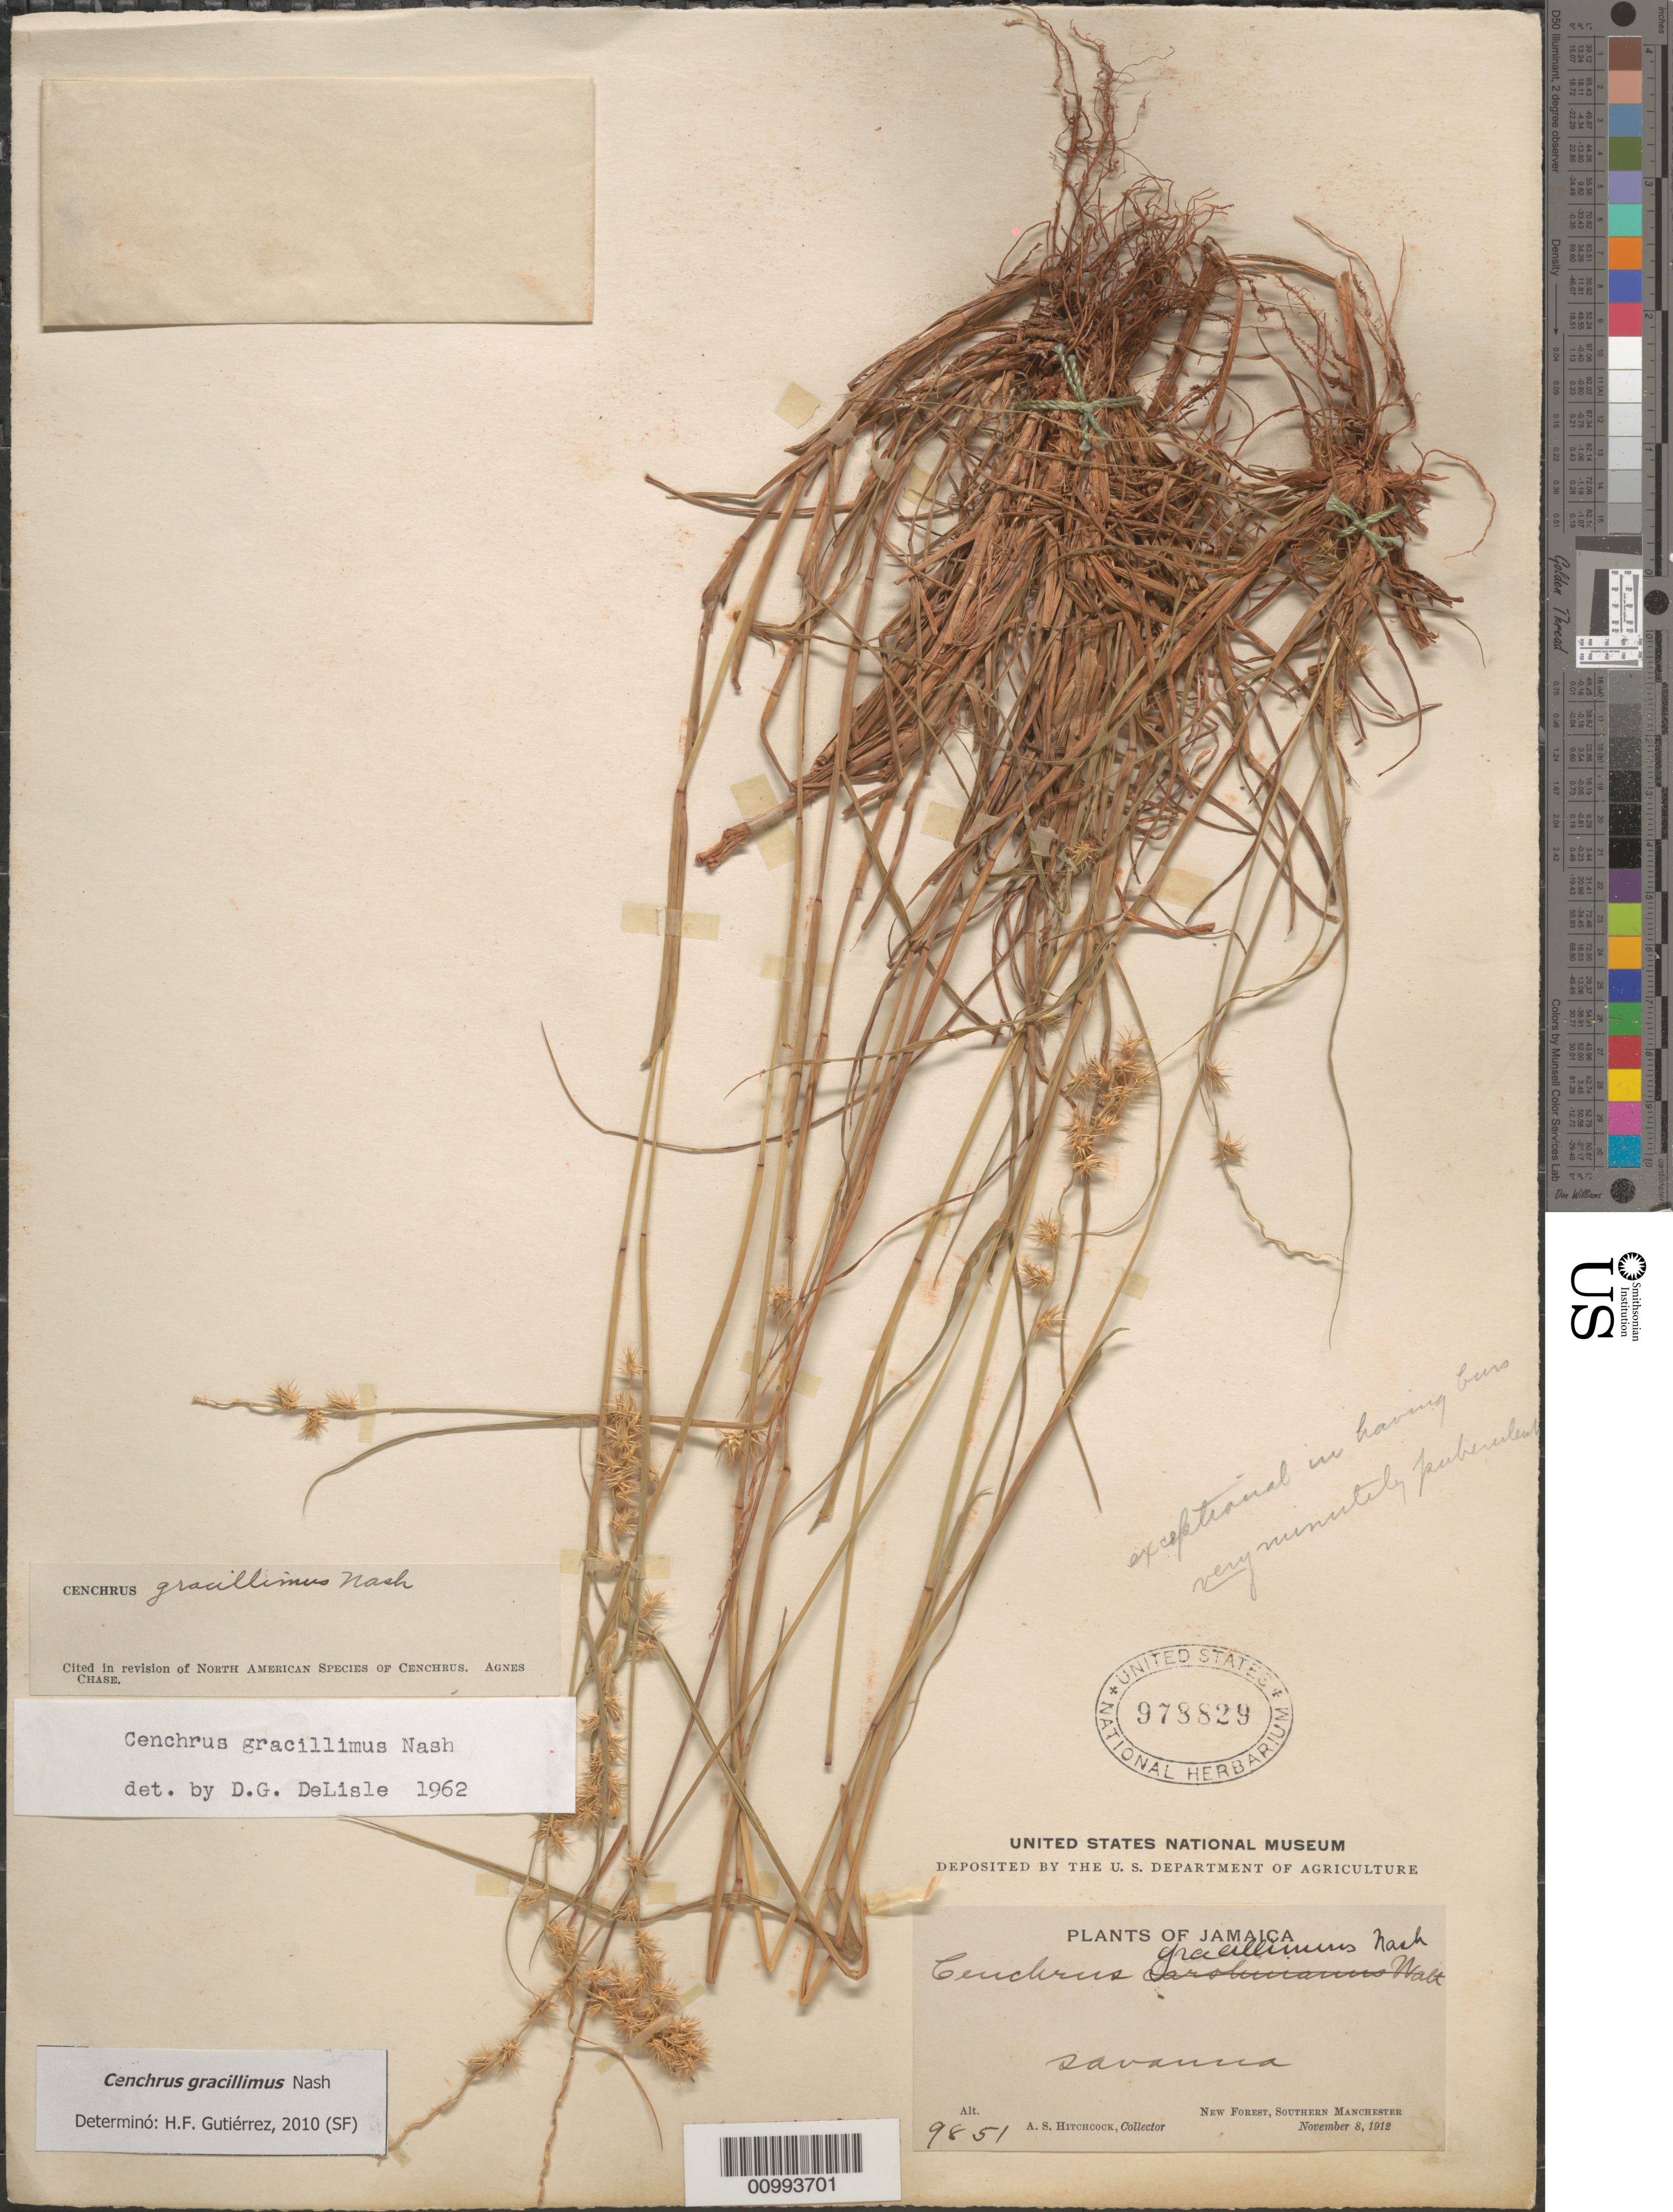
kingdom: Plantae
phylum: Tracheophyta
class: Liliopsida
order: Poales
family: Poaceae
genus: Cenchrus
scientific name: Cenchrus gracillimus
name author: Nash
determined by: Gutiérrez, H. F.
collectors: A. S. Hitchcock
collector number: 9851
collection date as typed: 08 Nov 1912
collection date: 1912-11-08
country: Jamaica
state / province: Manchester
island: Jamaica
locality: New Forest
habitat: Savanna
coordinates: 0 N, 0 E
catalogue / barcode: US 978829